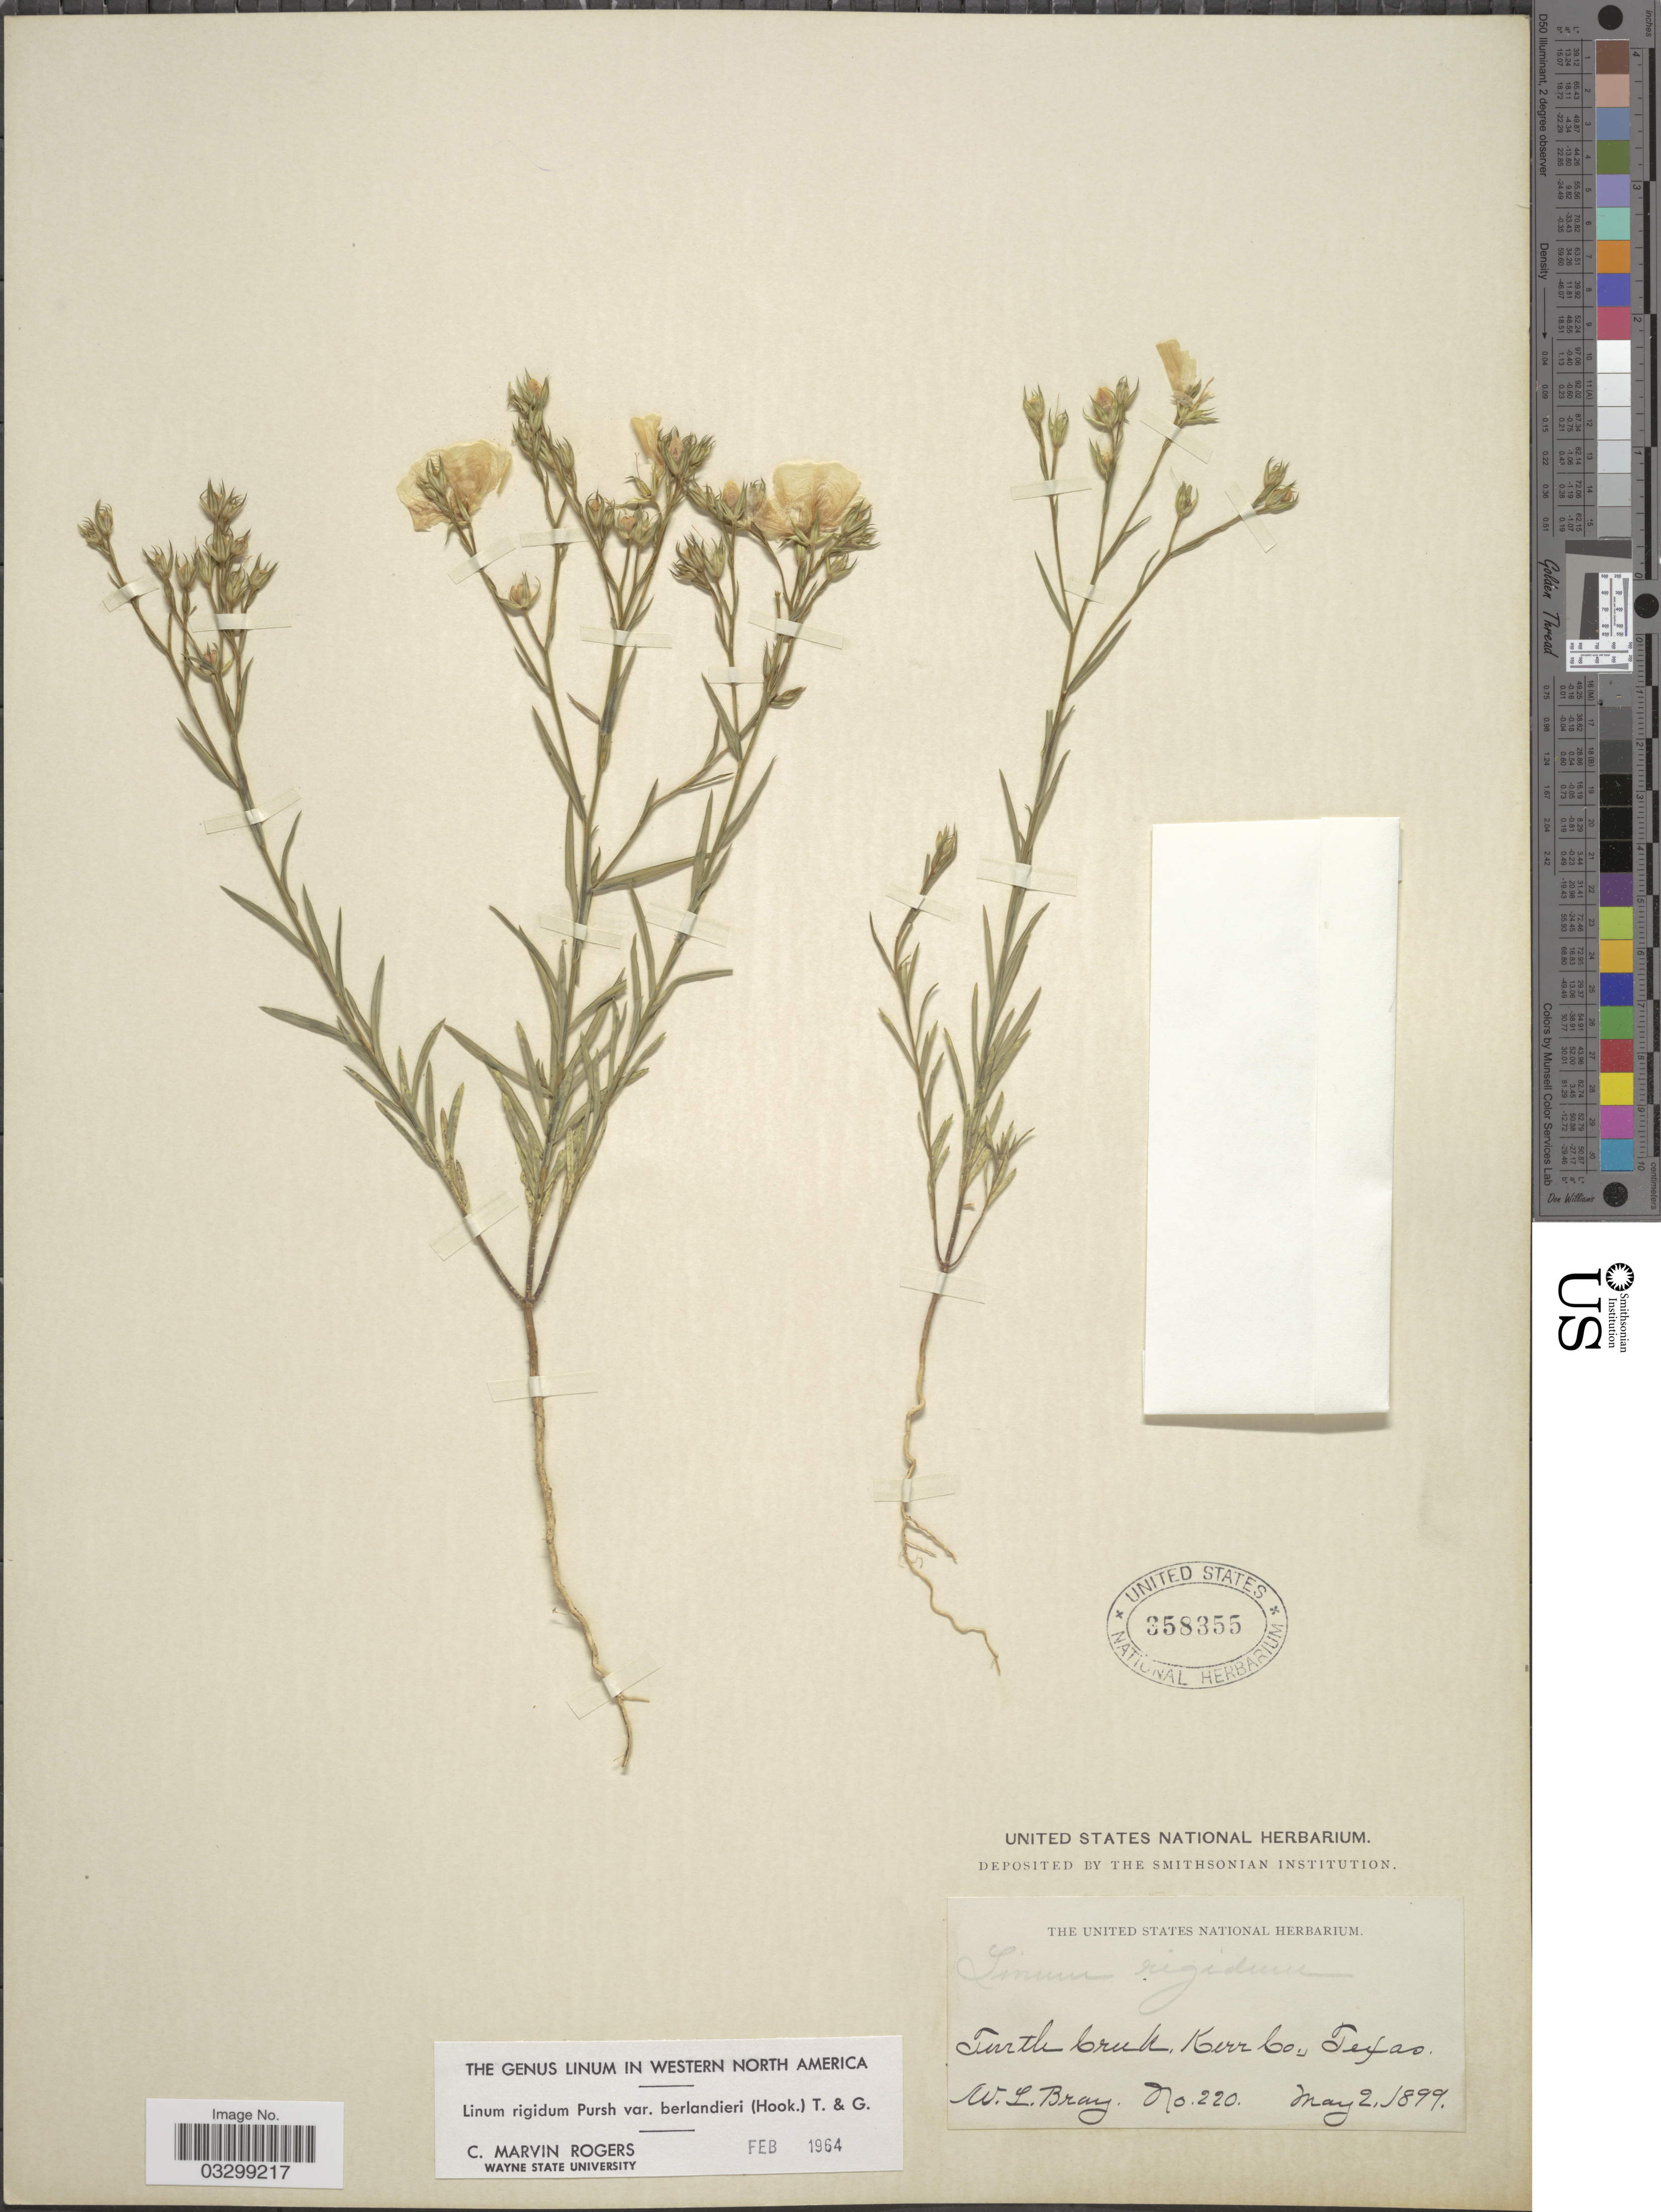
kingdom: Plantae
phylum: Tracheophyta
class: Magnoliopsida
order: Malpighiales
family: Linaceae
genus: Linum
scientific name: Linum rigidum var. berlandieri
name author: Pursh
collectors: W. L. Bray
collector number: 220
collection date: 1899-05-02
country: United States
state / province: Texas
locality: Turtle Creek, Kerr Co.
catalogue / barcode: US 358355